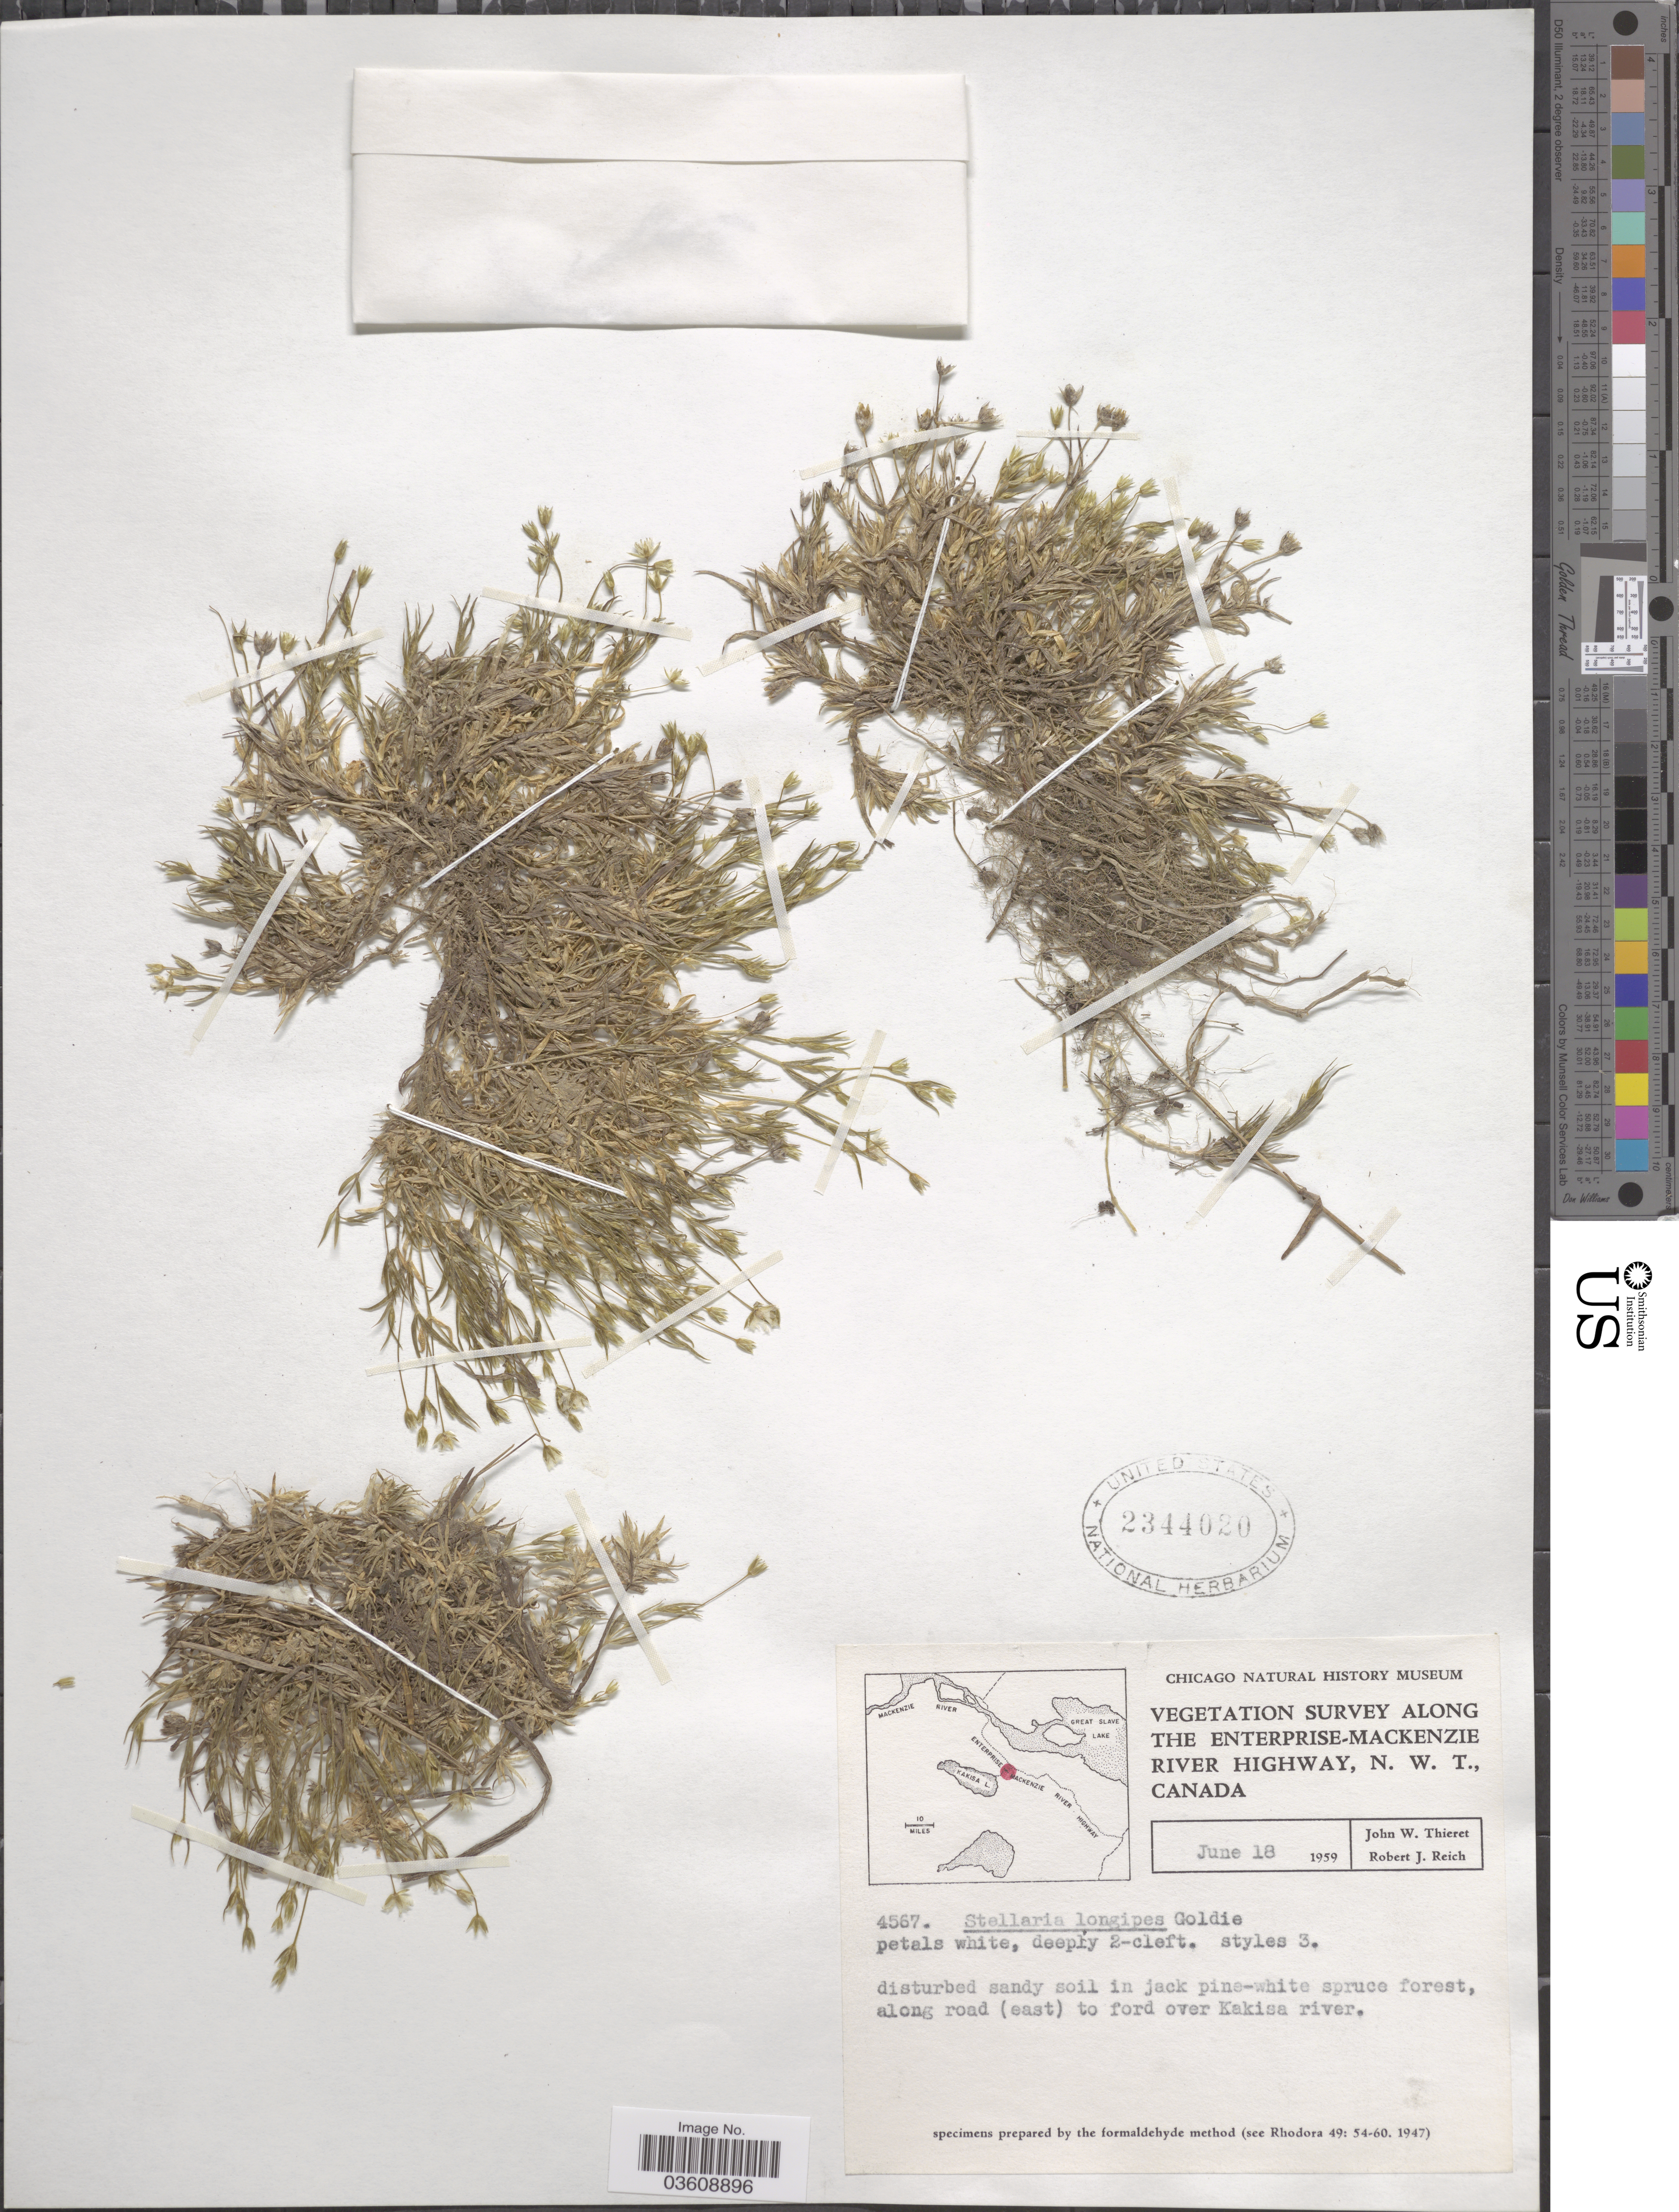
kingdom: Plantae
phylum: Tracheophyta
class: Magnoliopsida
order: Caryophyllales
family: Caryophyllaceae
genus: Stellaria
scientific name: Stellaria longipes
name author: Goldie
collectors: J. W. Thieret & R. Reich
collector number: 4567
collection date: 1959-06-18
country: Canada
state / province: Northwest Territories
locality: Vegetation survey along The Enterprise - Mackenzie River Highway. Along road (east) to ford over Kakisa river.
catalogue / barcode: US 2344020